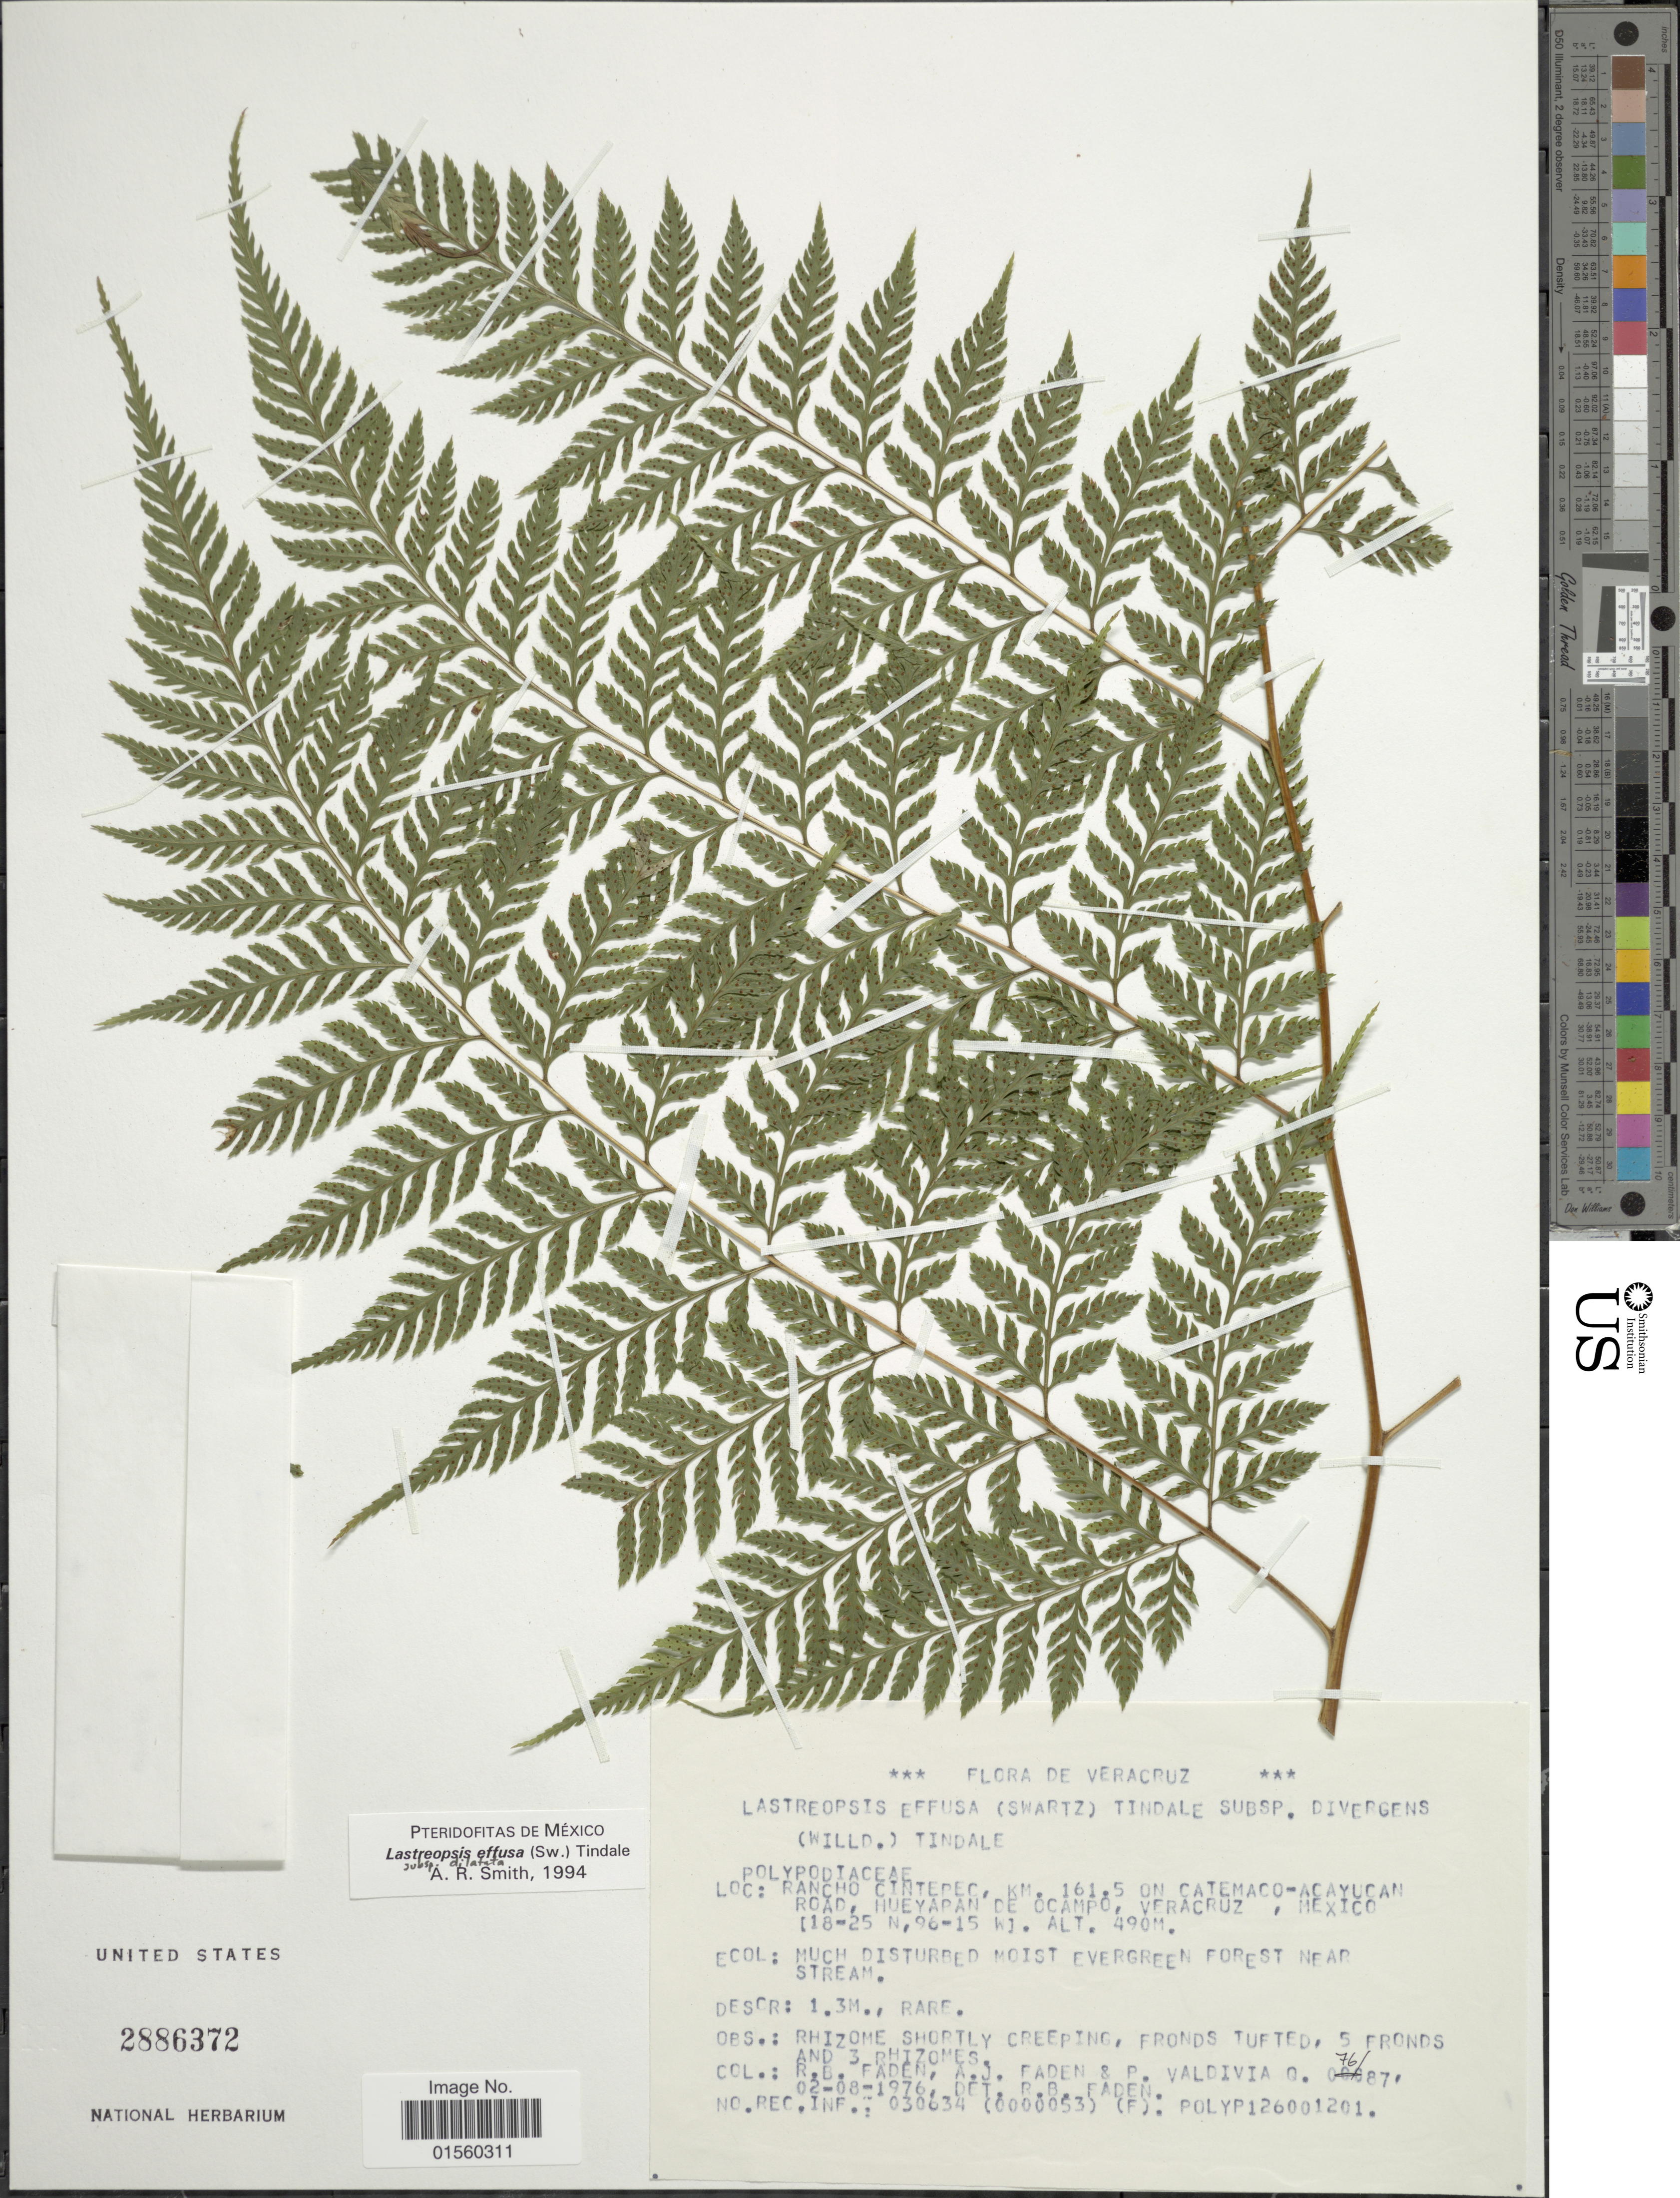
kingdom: Plantae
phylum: Tracheophyta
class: Polypodiopsida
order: Polypodiales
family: Dryopteridaceae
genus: Parapolystichum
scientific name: Parapolystichum effusum var. effusum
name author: (Sw.) Ching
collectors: R. B. Faden, A. J. Faden & P. E. Valdivia Q.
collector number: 76/87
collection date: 1976-08-02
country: Mexico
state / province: Veracruz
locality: VeraCruz, Rancho cintepec, km. 161.5 on catemaco-acayucan road, Hueyapan de Ocampo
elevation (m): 490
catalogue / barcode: US 2886372